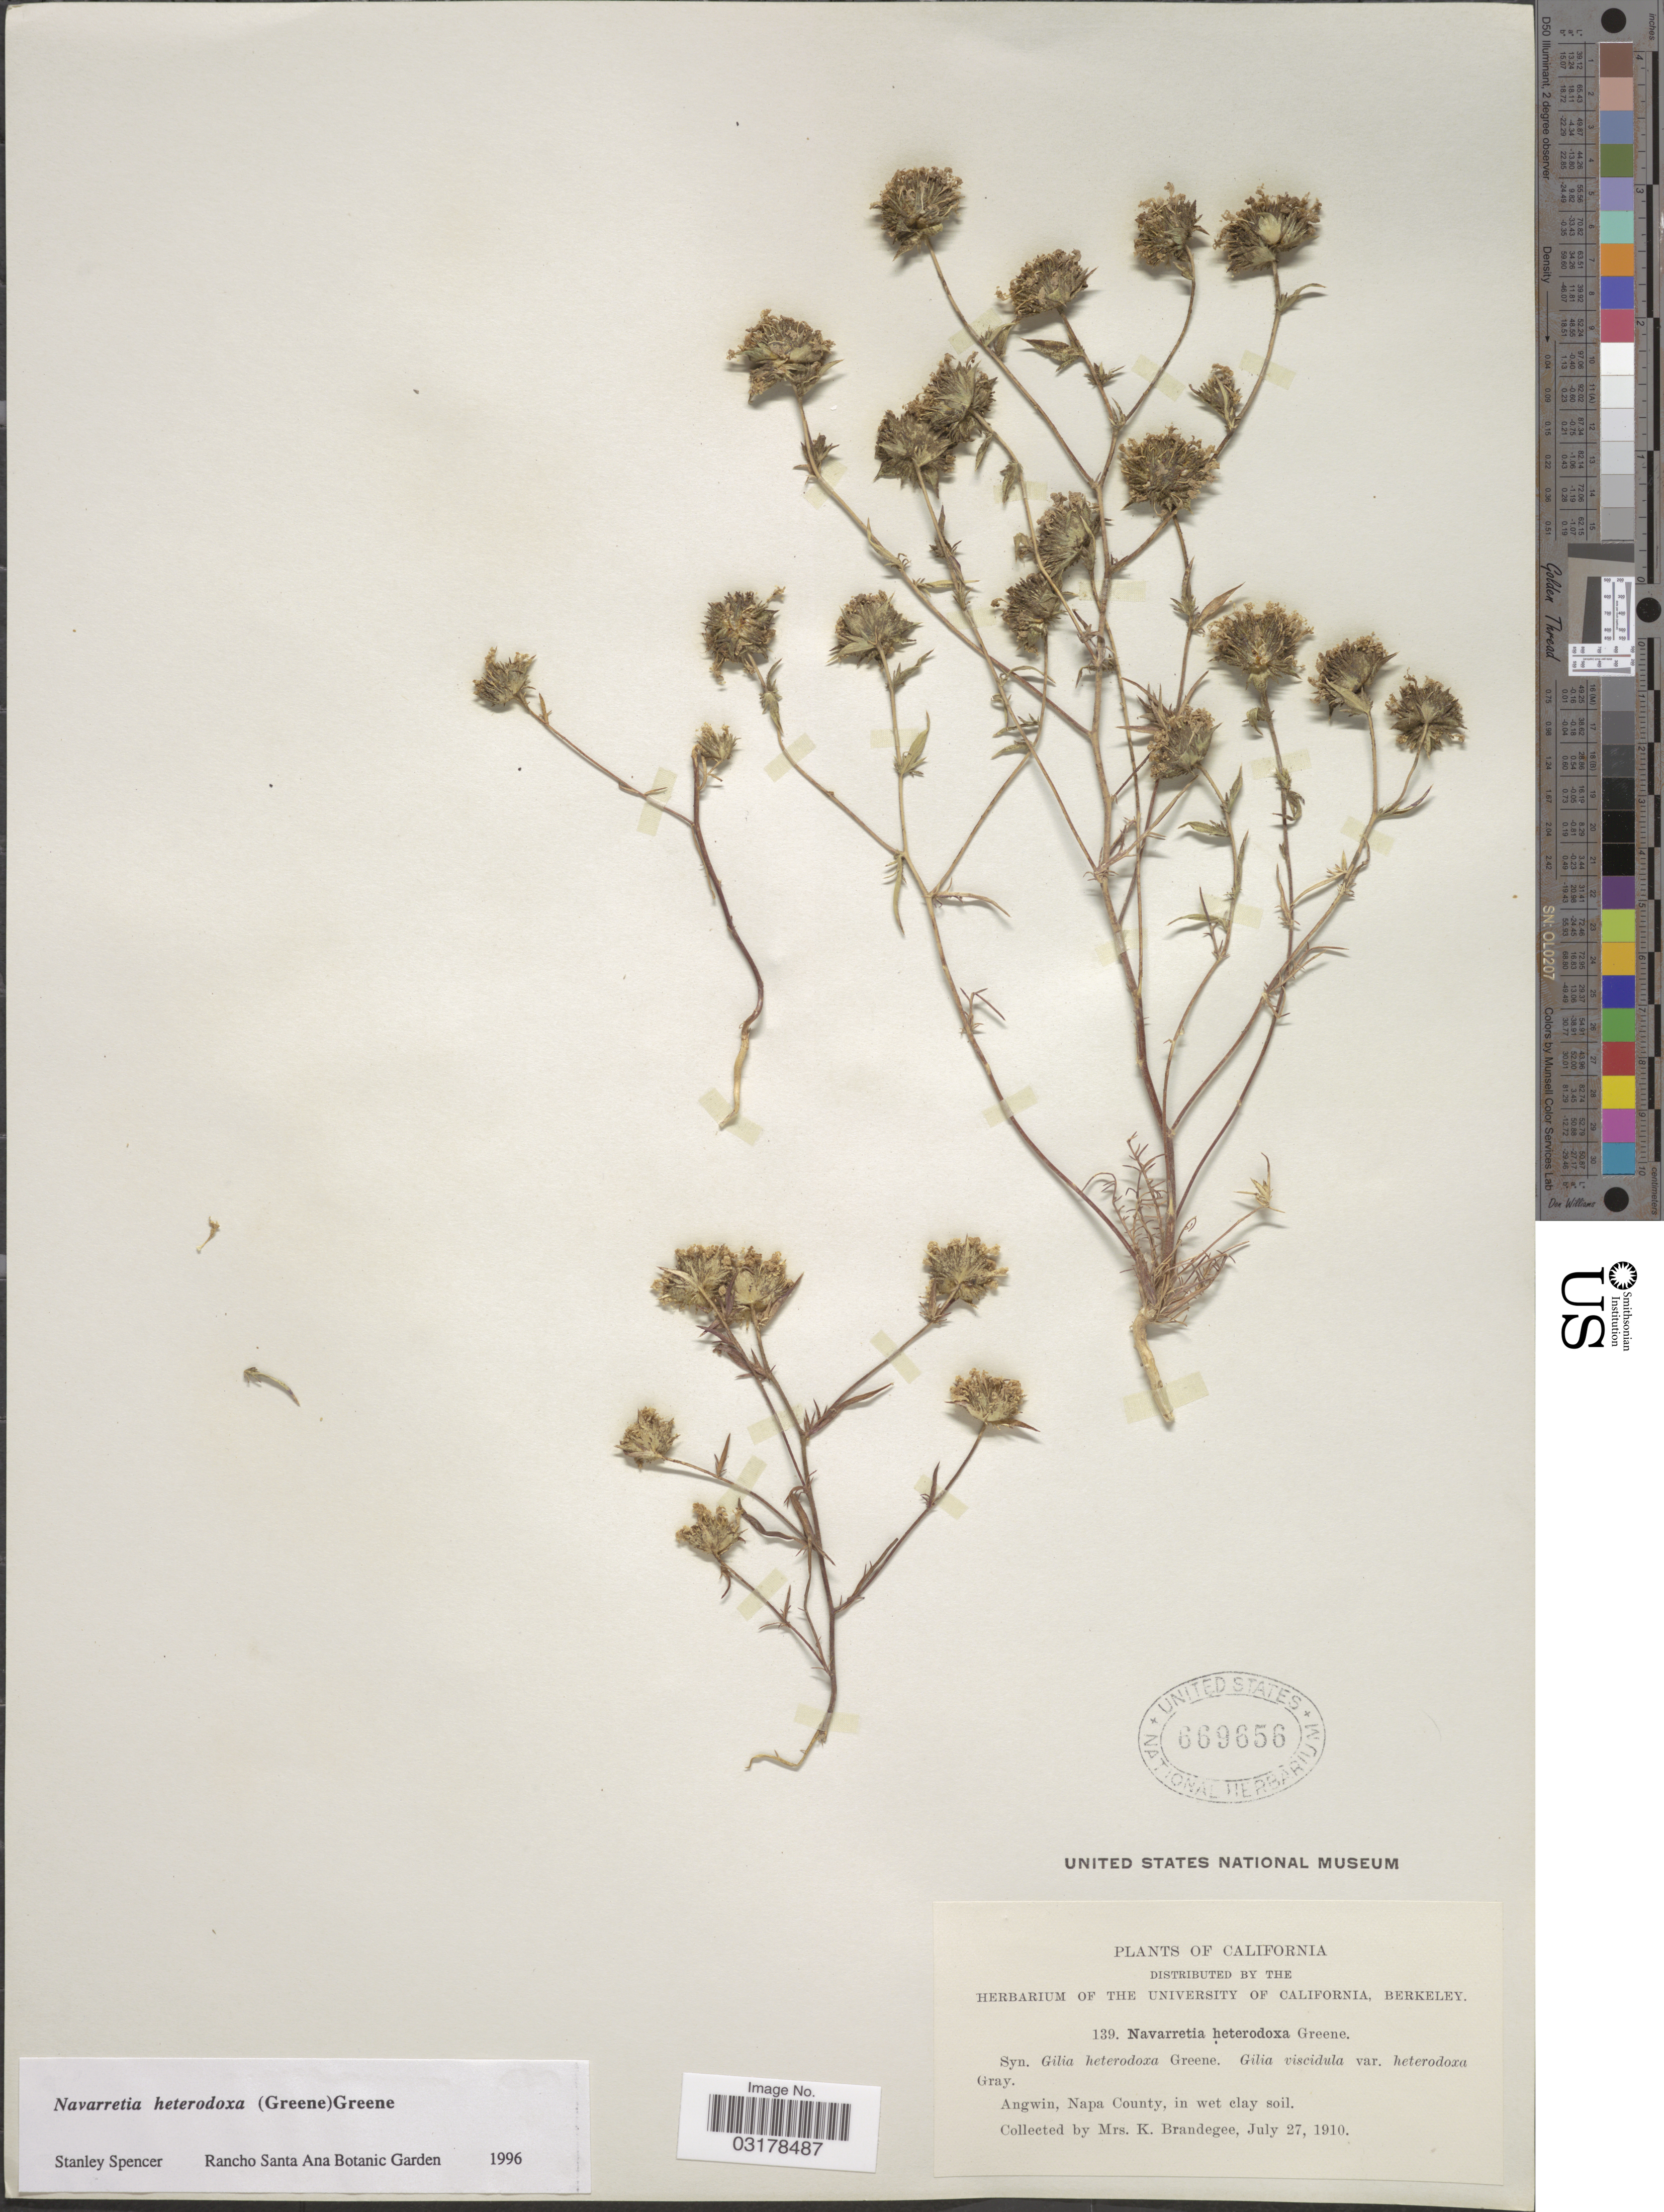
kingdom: Plantae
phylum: Tracheophyta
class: Magnoliopsida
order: Ericales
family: Polemoniaceae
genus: Navarretia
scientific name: Navarretia heterodoxa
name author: (S.W. Greene) S.W. Greene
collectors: M. K. Brandegee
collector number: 139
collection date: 1910-07-27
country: United States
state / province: California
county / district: Napa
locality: Angwin, Napa County.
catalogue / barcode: US 669656